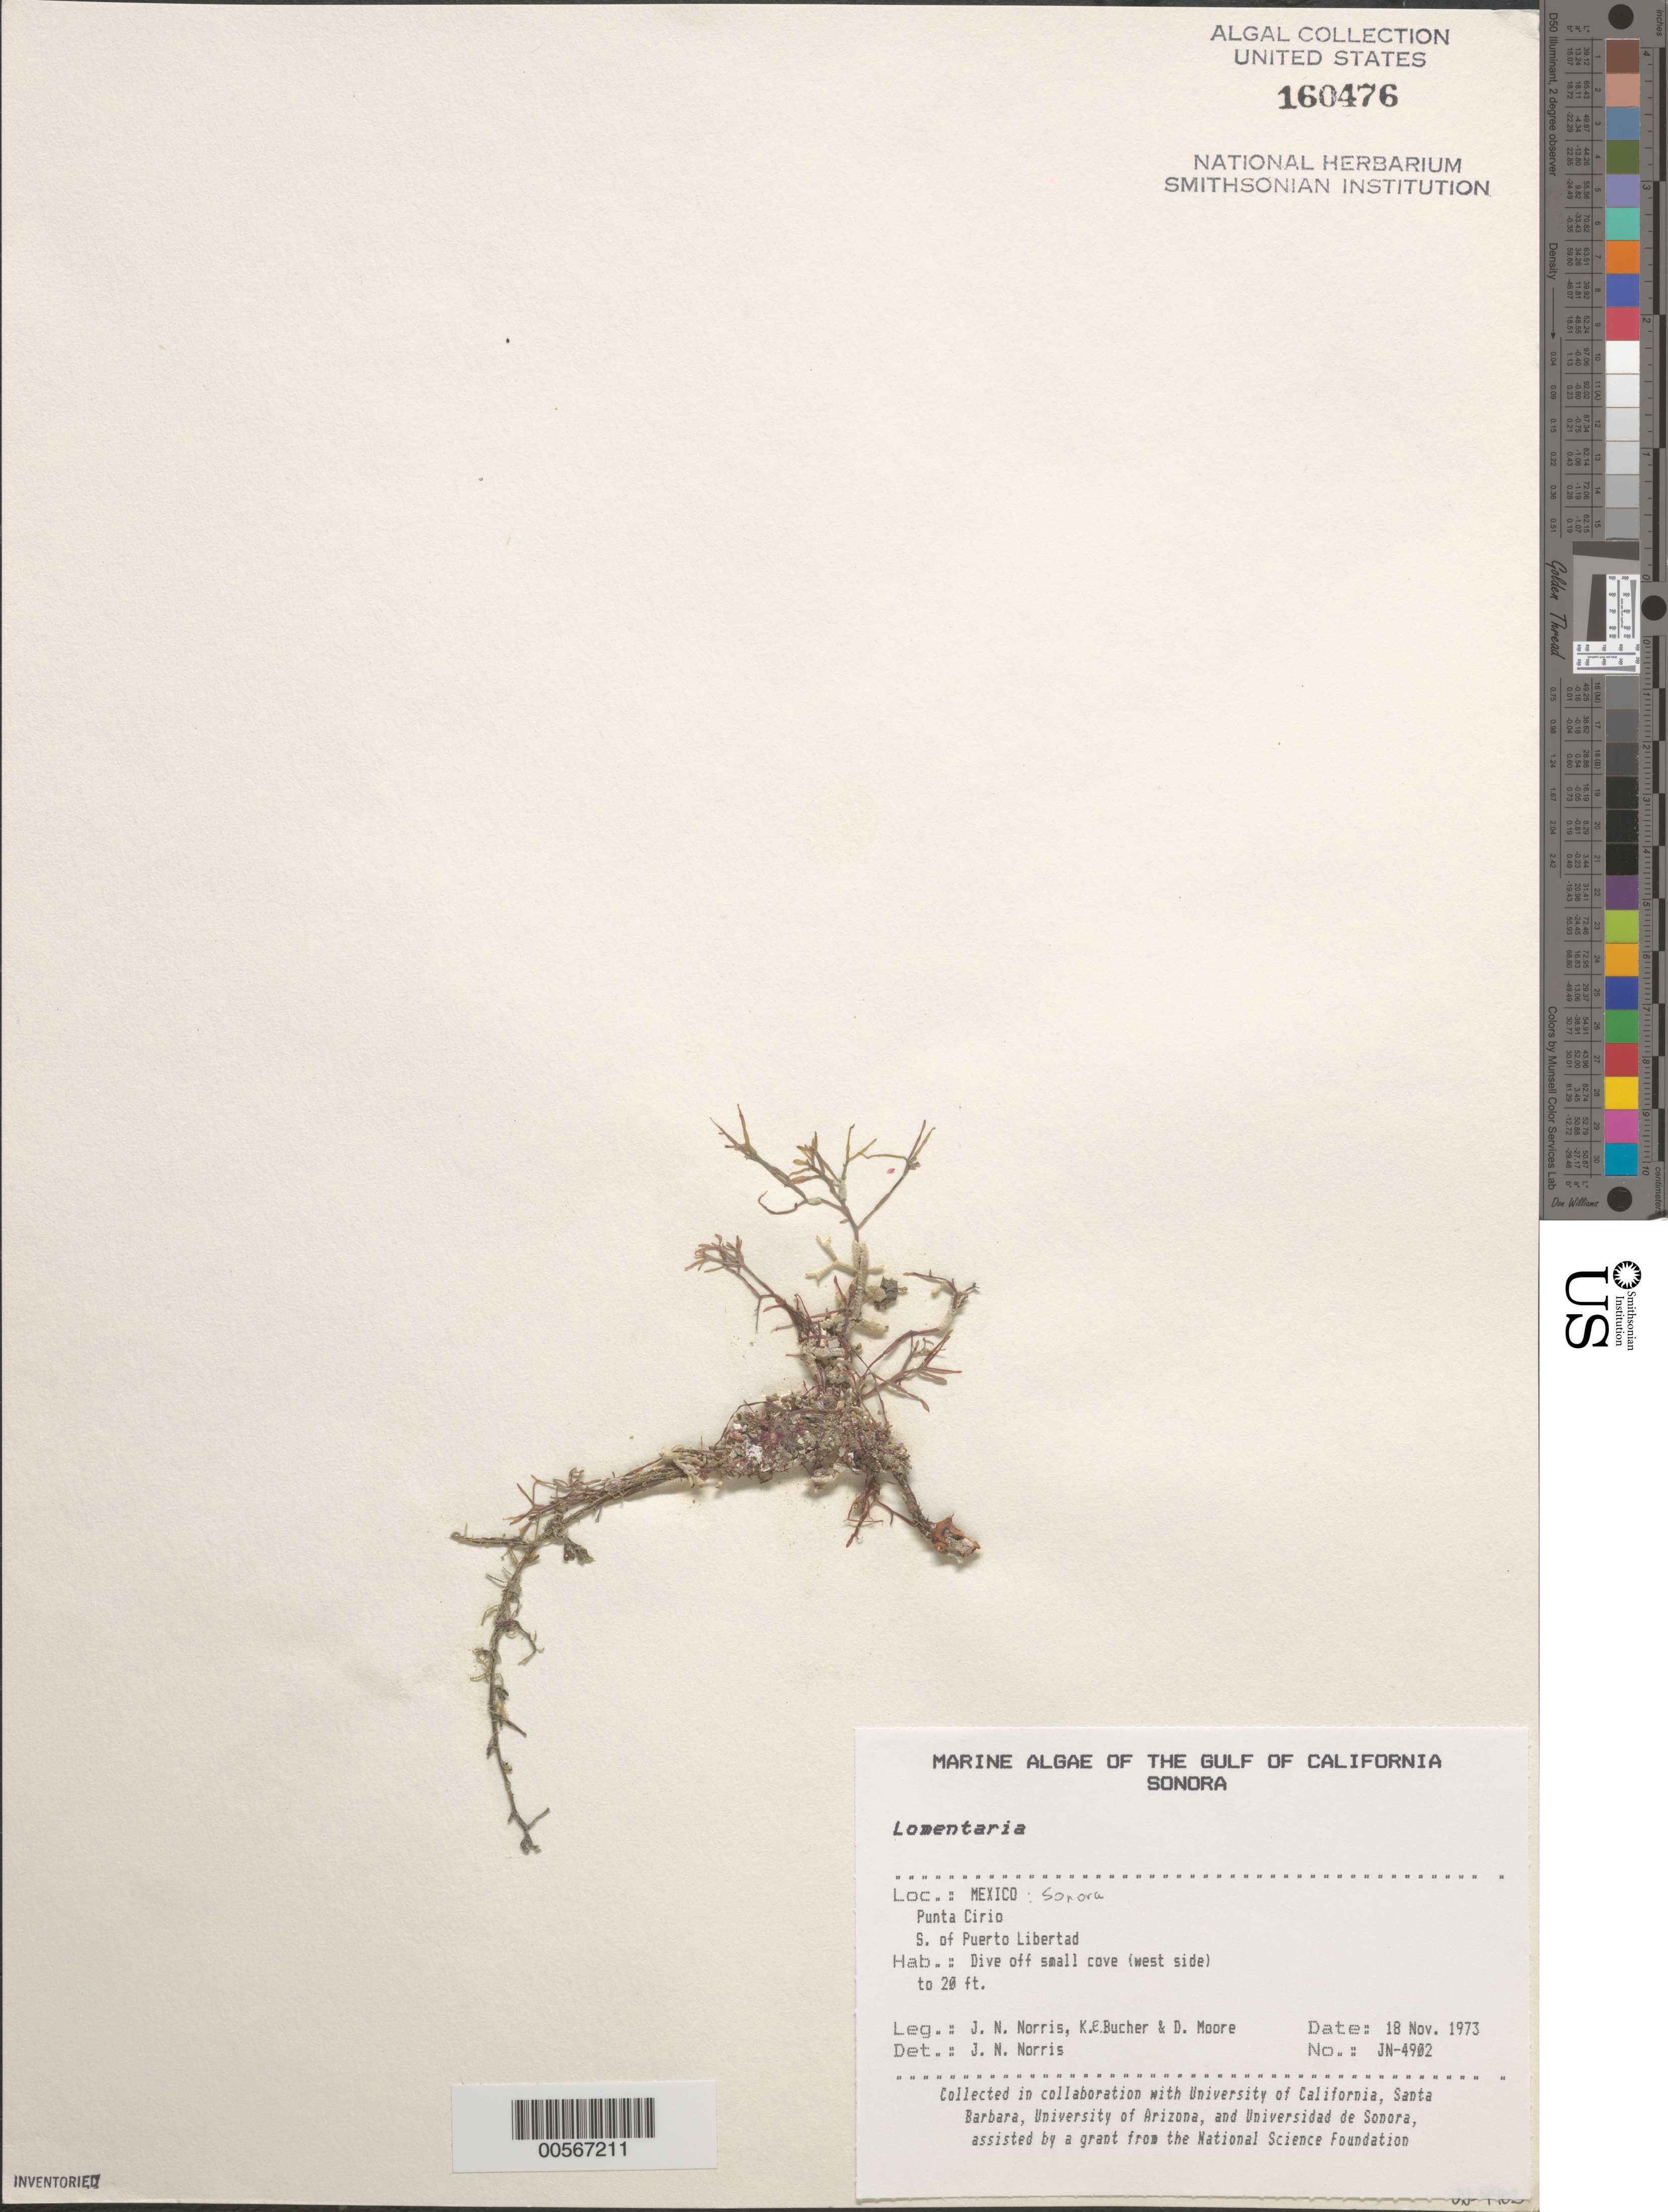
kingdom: Plantae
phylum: Rhodophyta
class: Florideophyceae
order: Rhodymeniales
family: Lomentariaceae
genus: Lomentaria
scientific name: Lomentaria sp.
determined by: Norris, James N.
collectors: J. N. Norris, K. E. Bucher & D. Moore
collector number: JN-4902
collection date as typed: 18 Nov 1973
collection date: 1973-11-18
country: Mexico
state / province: Sonora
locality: Punta Cirio south of Puerto Libertad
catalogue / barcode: US 160476